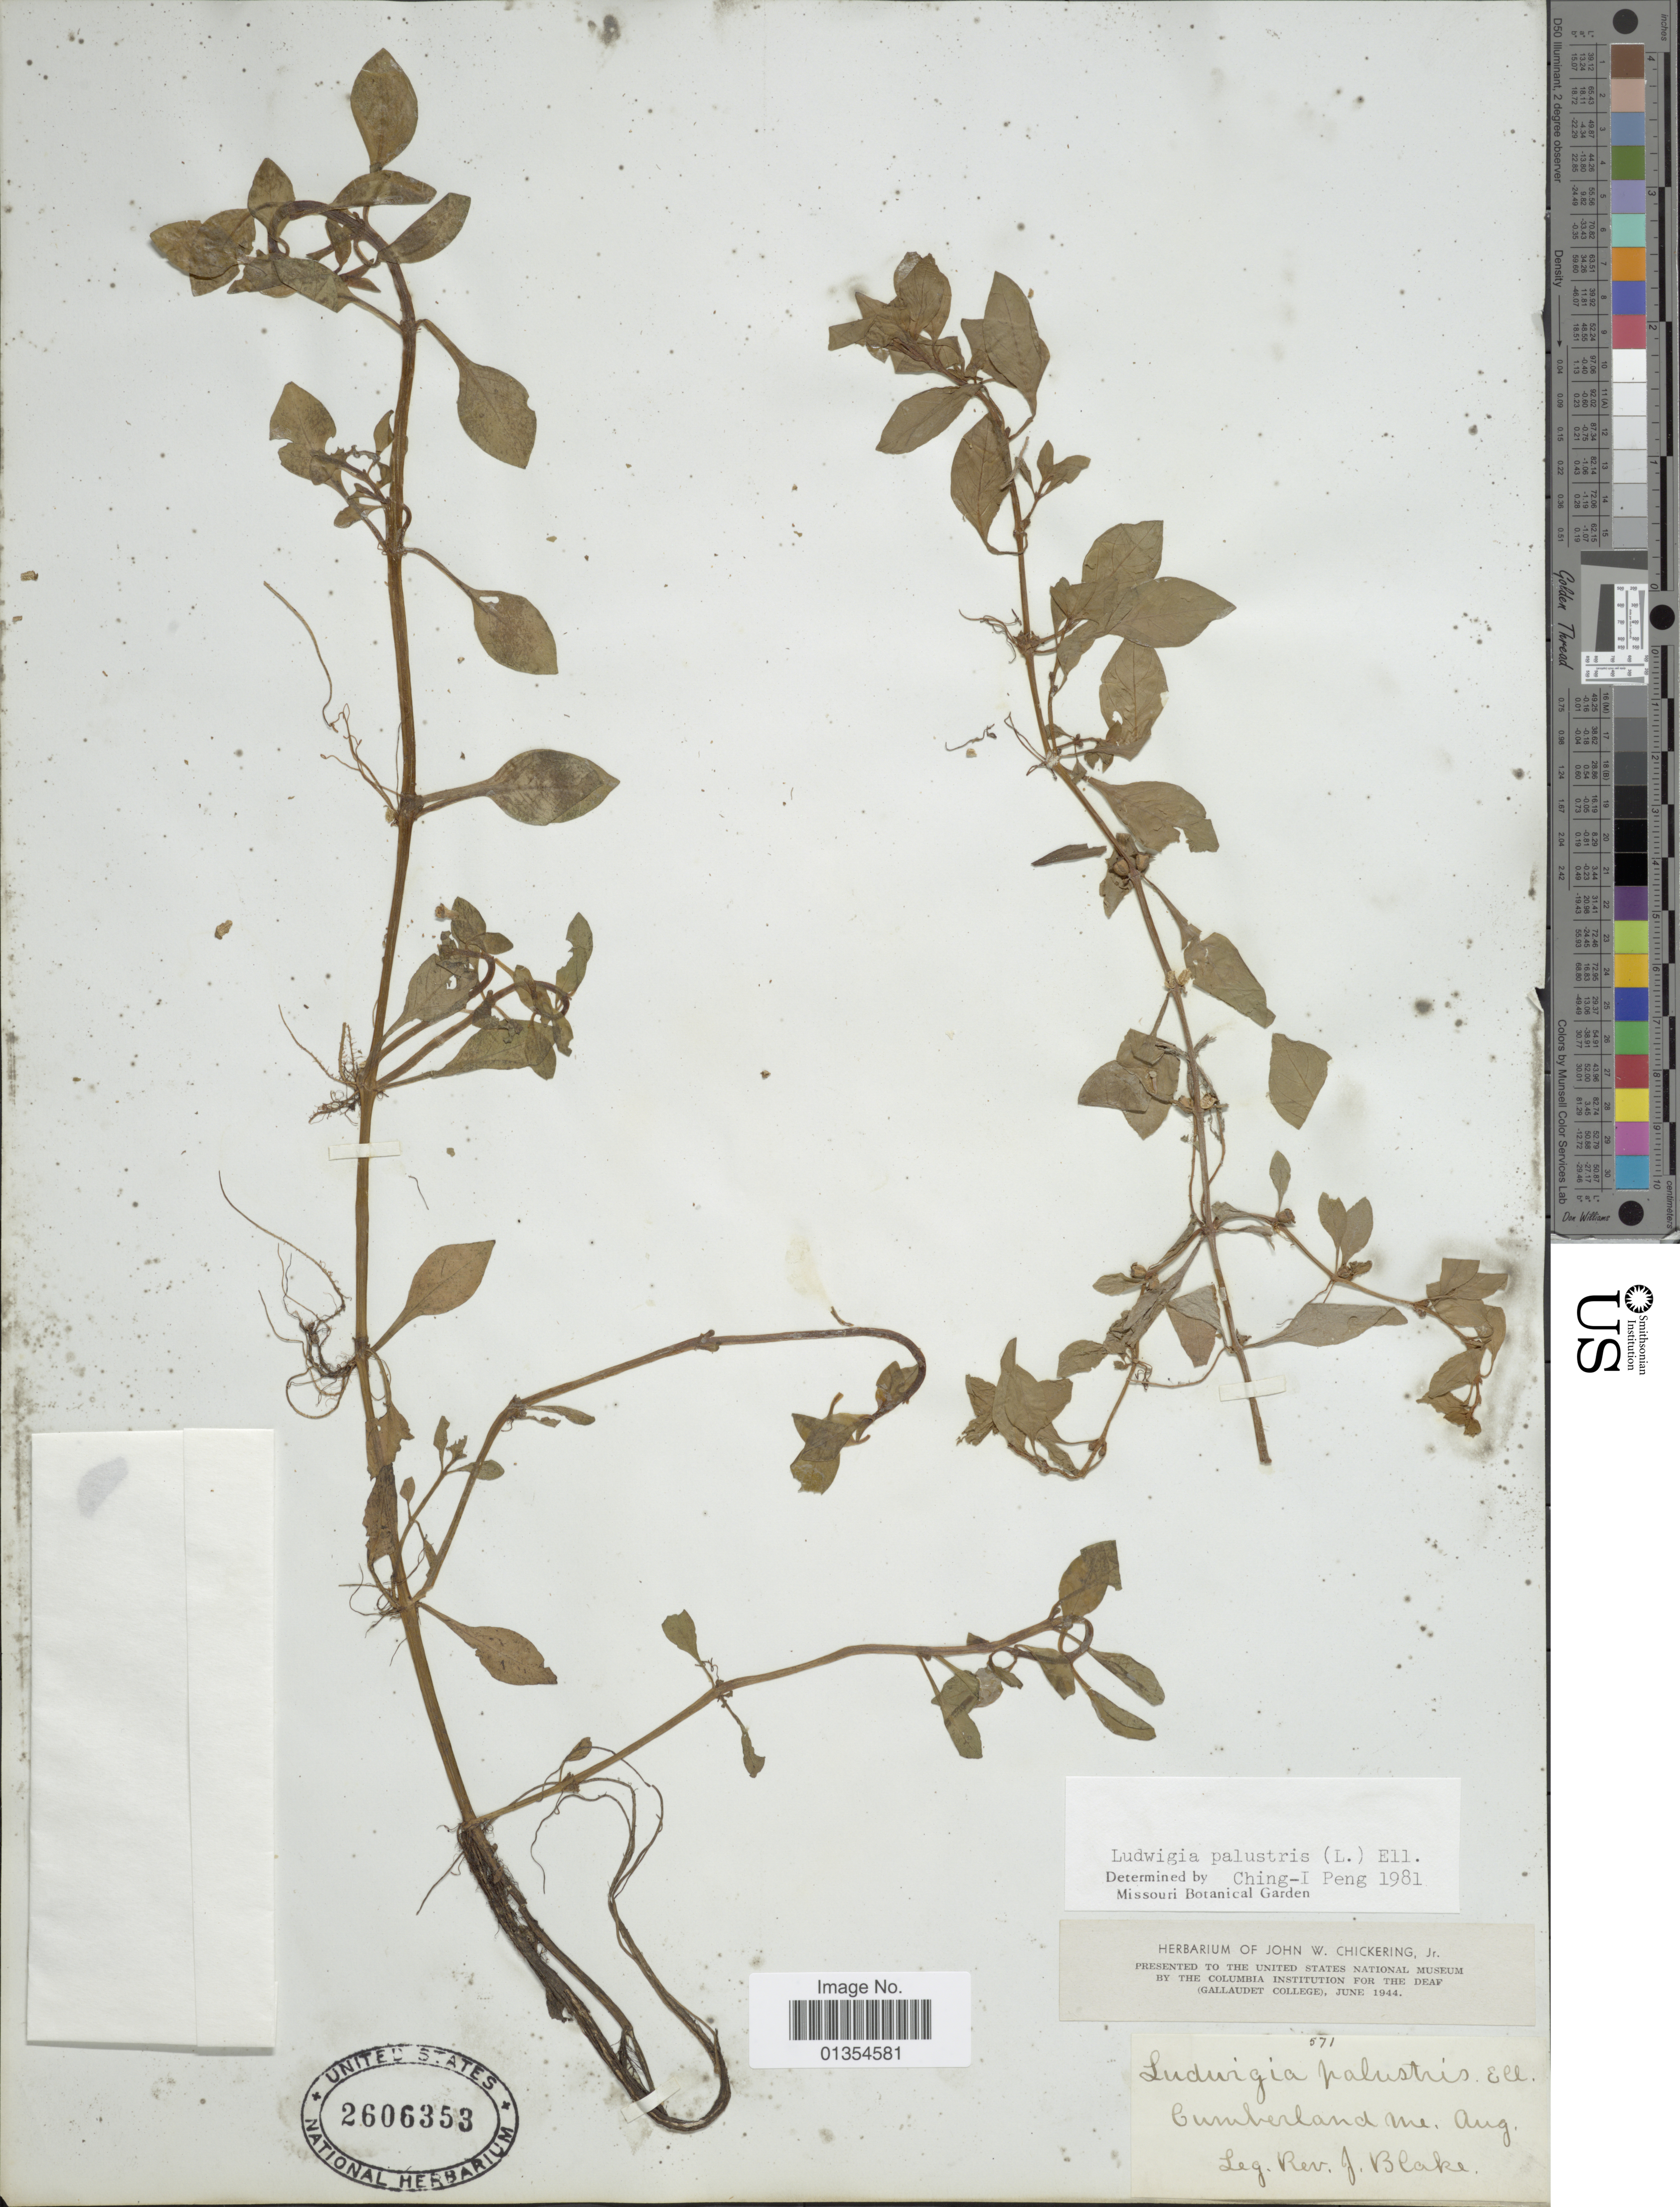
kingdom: Plantae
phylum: Tracheophyta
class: Magnoliopsida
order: Myrtales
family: Onagraceae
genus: Ludwigia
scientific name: Ludwigia palustris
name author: (L.) Elliott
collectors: J. Blake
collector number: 571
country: United States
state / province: Maine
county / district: Cumberland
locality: Cumberland Me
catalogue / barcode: US 2606353